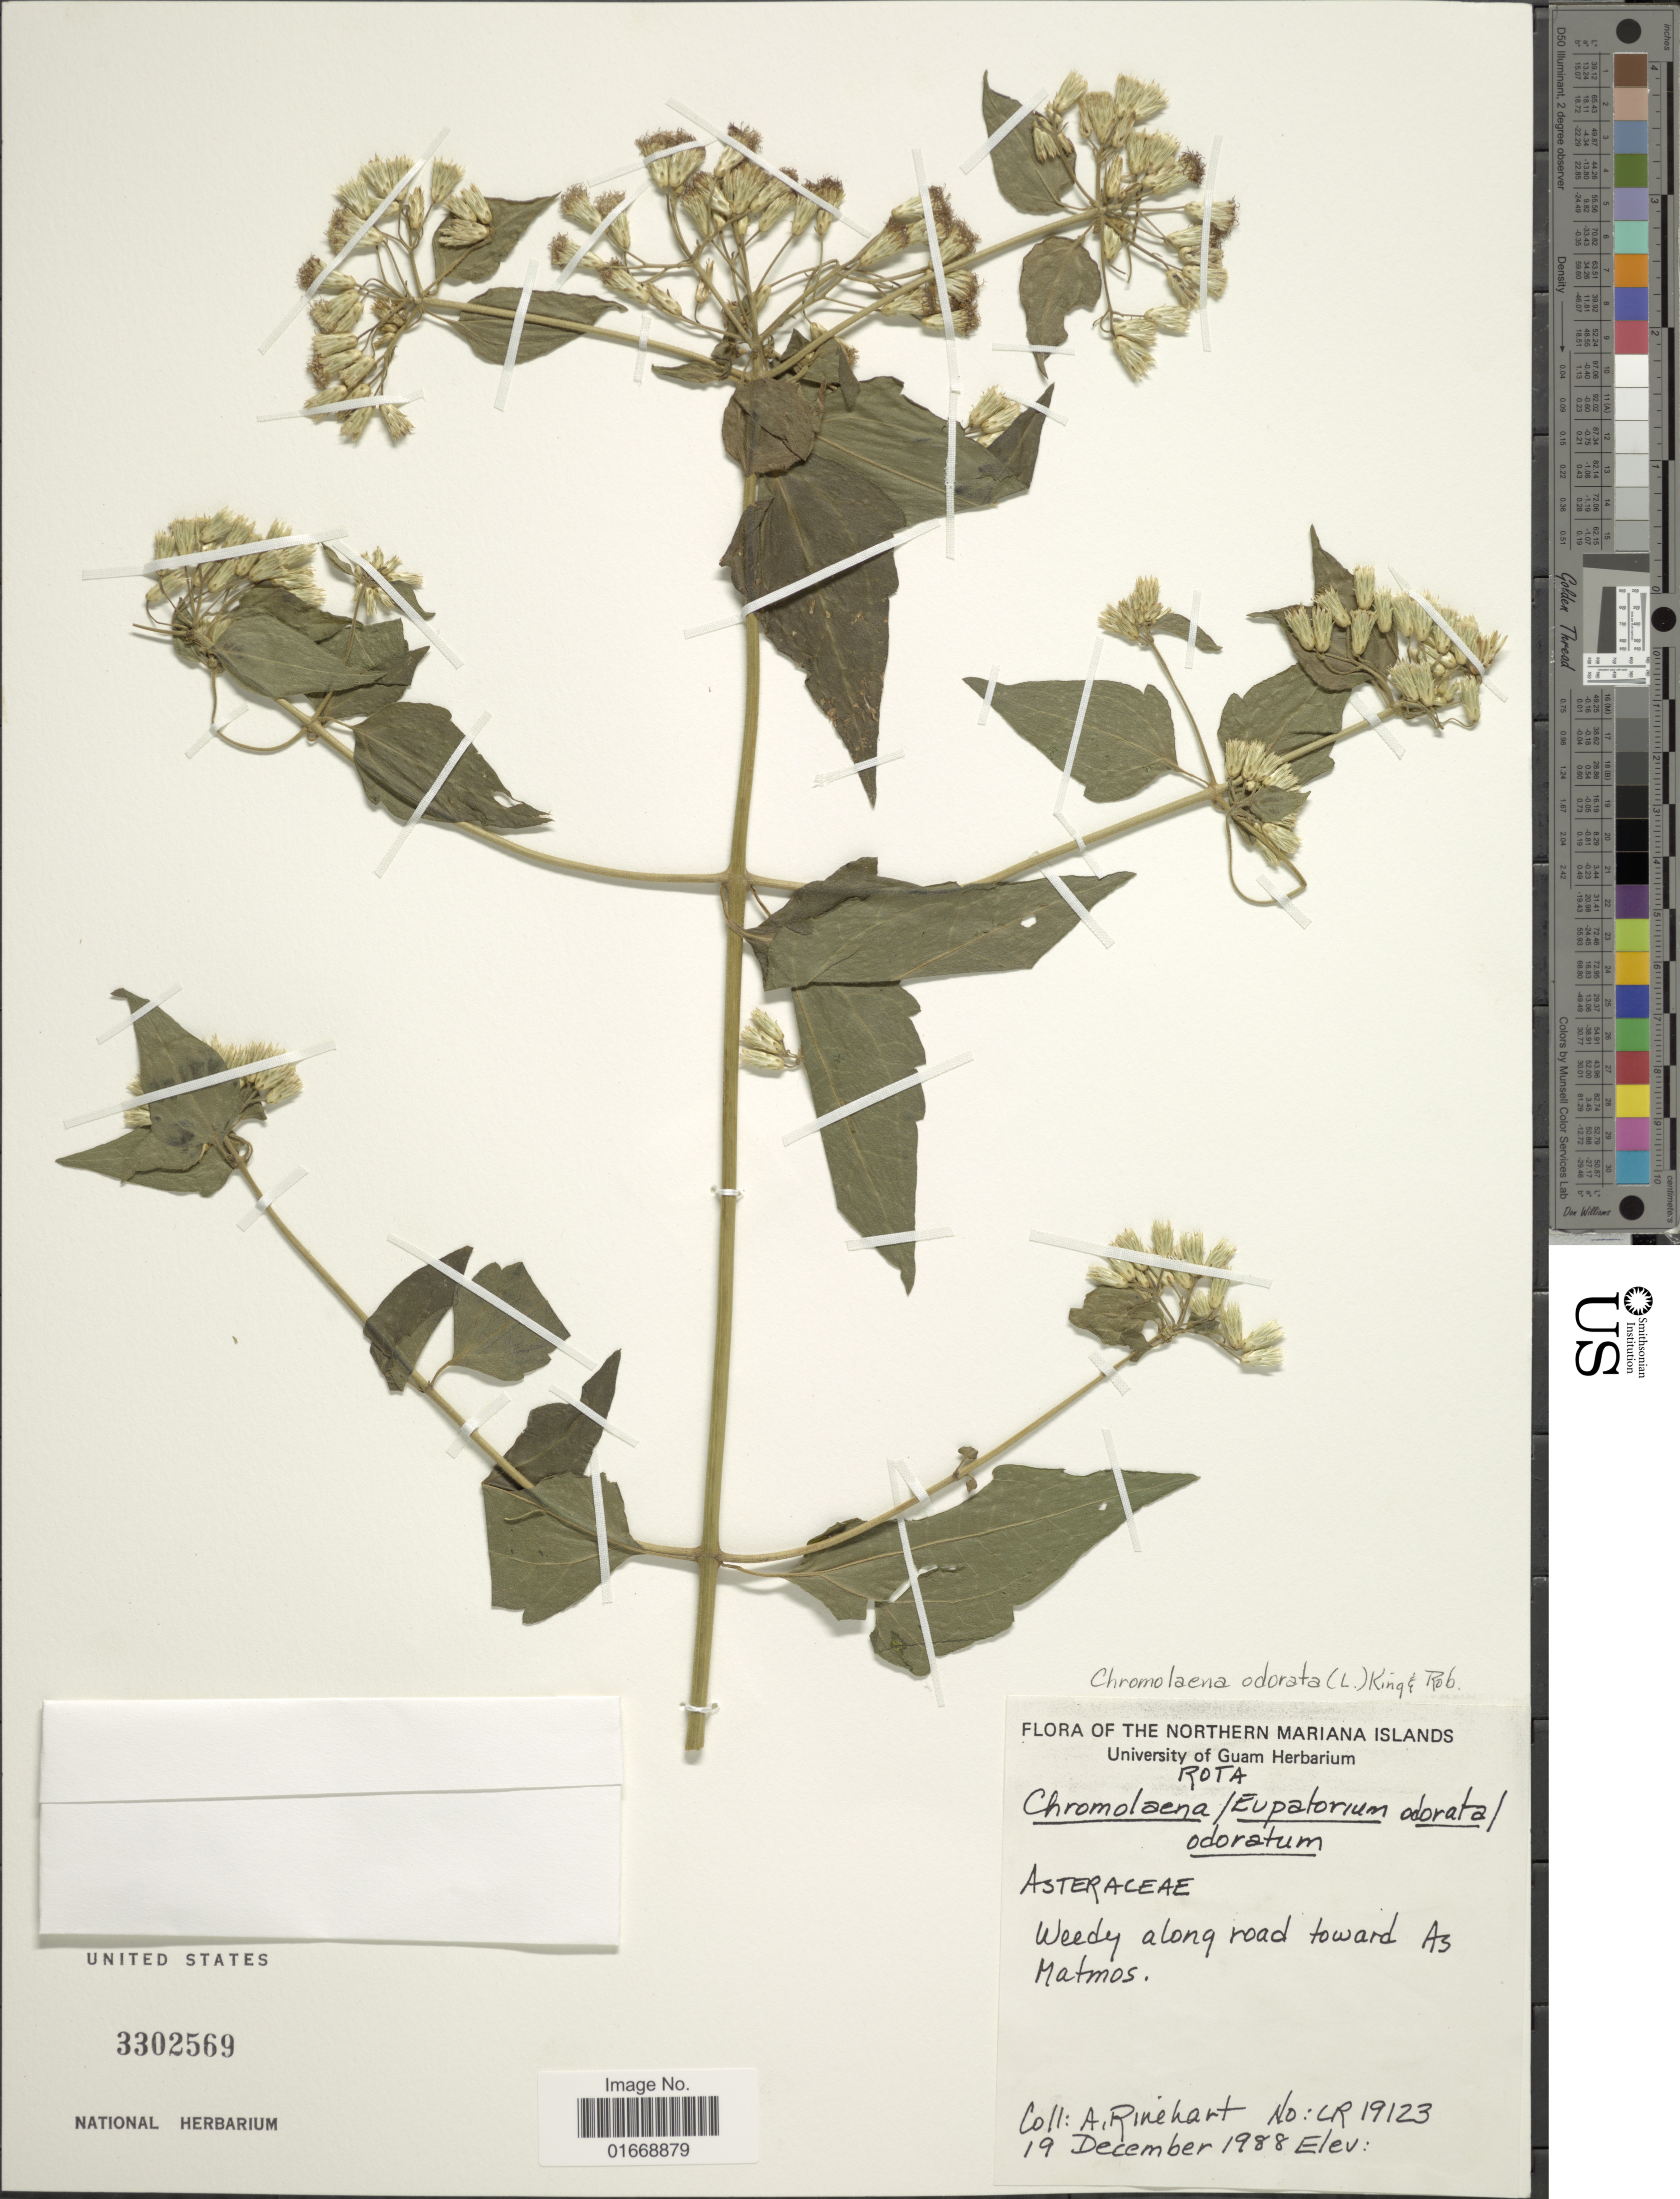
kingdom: Plantae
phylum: Tracheophyta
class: Magnoliopsida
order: Asterales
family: Asteraceae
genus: Chromolaena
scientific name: Chromolaena odorata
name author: (L.) R.M. King & H. Rob.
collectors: A. Rinehart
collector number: LR19123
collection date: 1988-12-19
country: Northern Mariana Islands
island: Rota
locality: Rota, along road towards As Matmos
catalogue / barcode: US 3302569